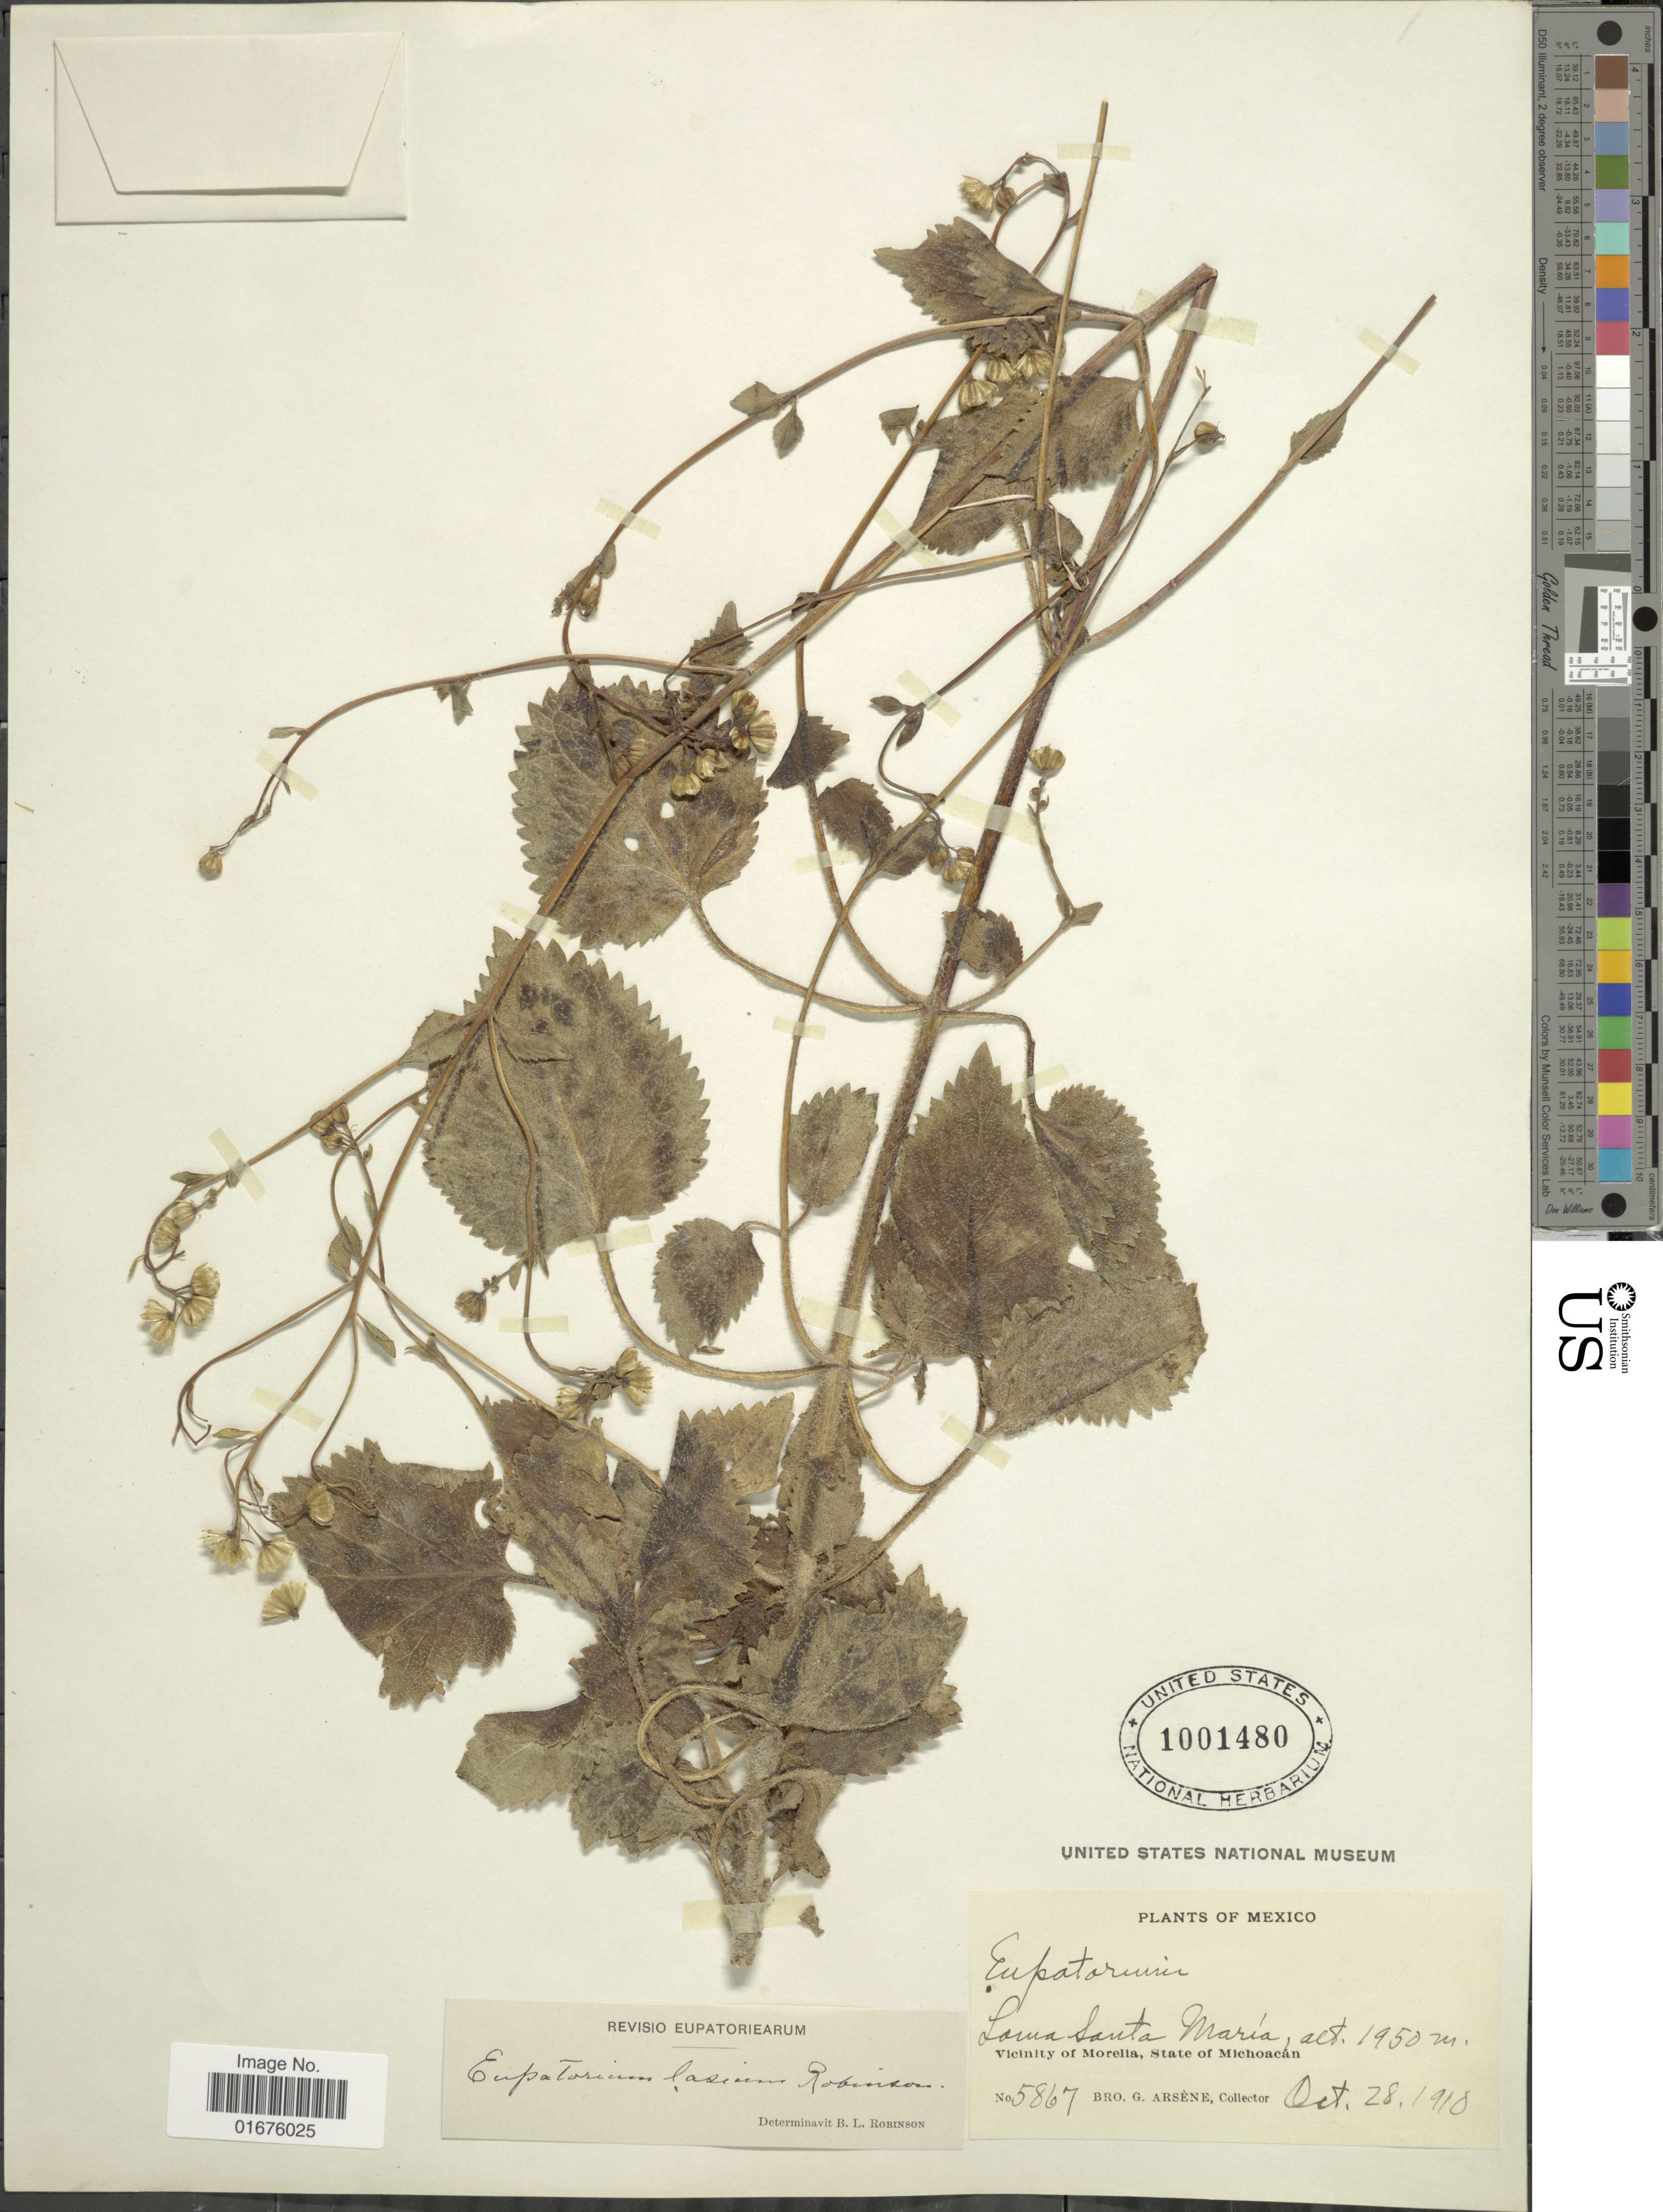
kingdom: Plantae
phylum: Tracheophyta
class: Magnoliopsida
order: Asterales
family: Asteraceae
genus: Ageratina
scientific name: Ageratina lasia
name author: (B.L. Rob.) R.M. King & H. Rob.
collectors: Bro. G. Arsène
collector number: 5867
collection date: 1910-10-28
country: Mexico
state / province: Michoacán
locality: Loma Santa María, Vicinity of Morelia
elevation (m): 1950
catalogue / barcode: US 1001480